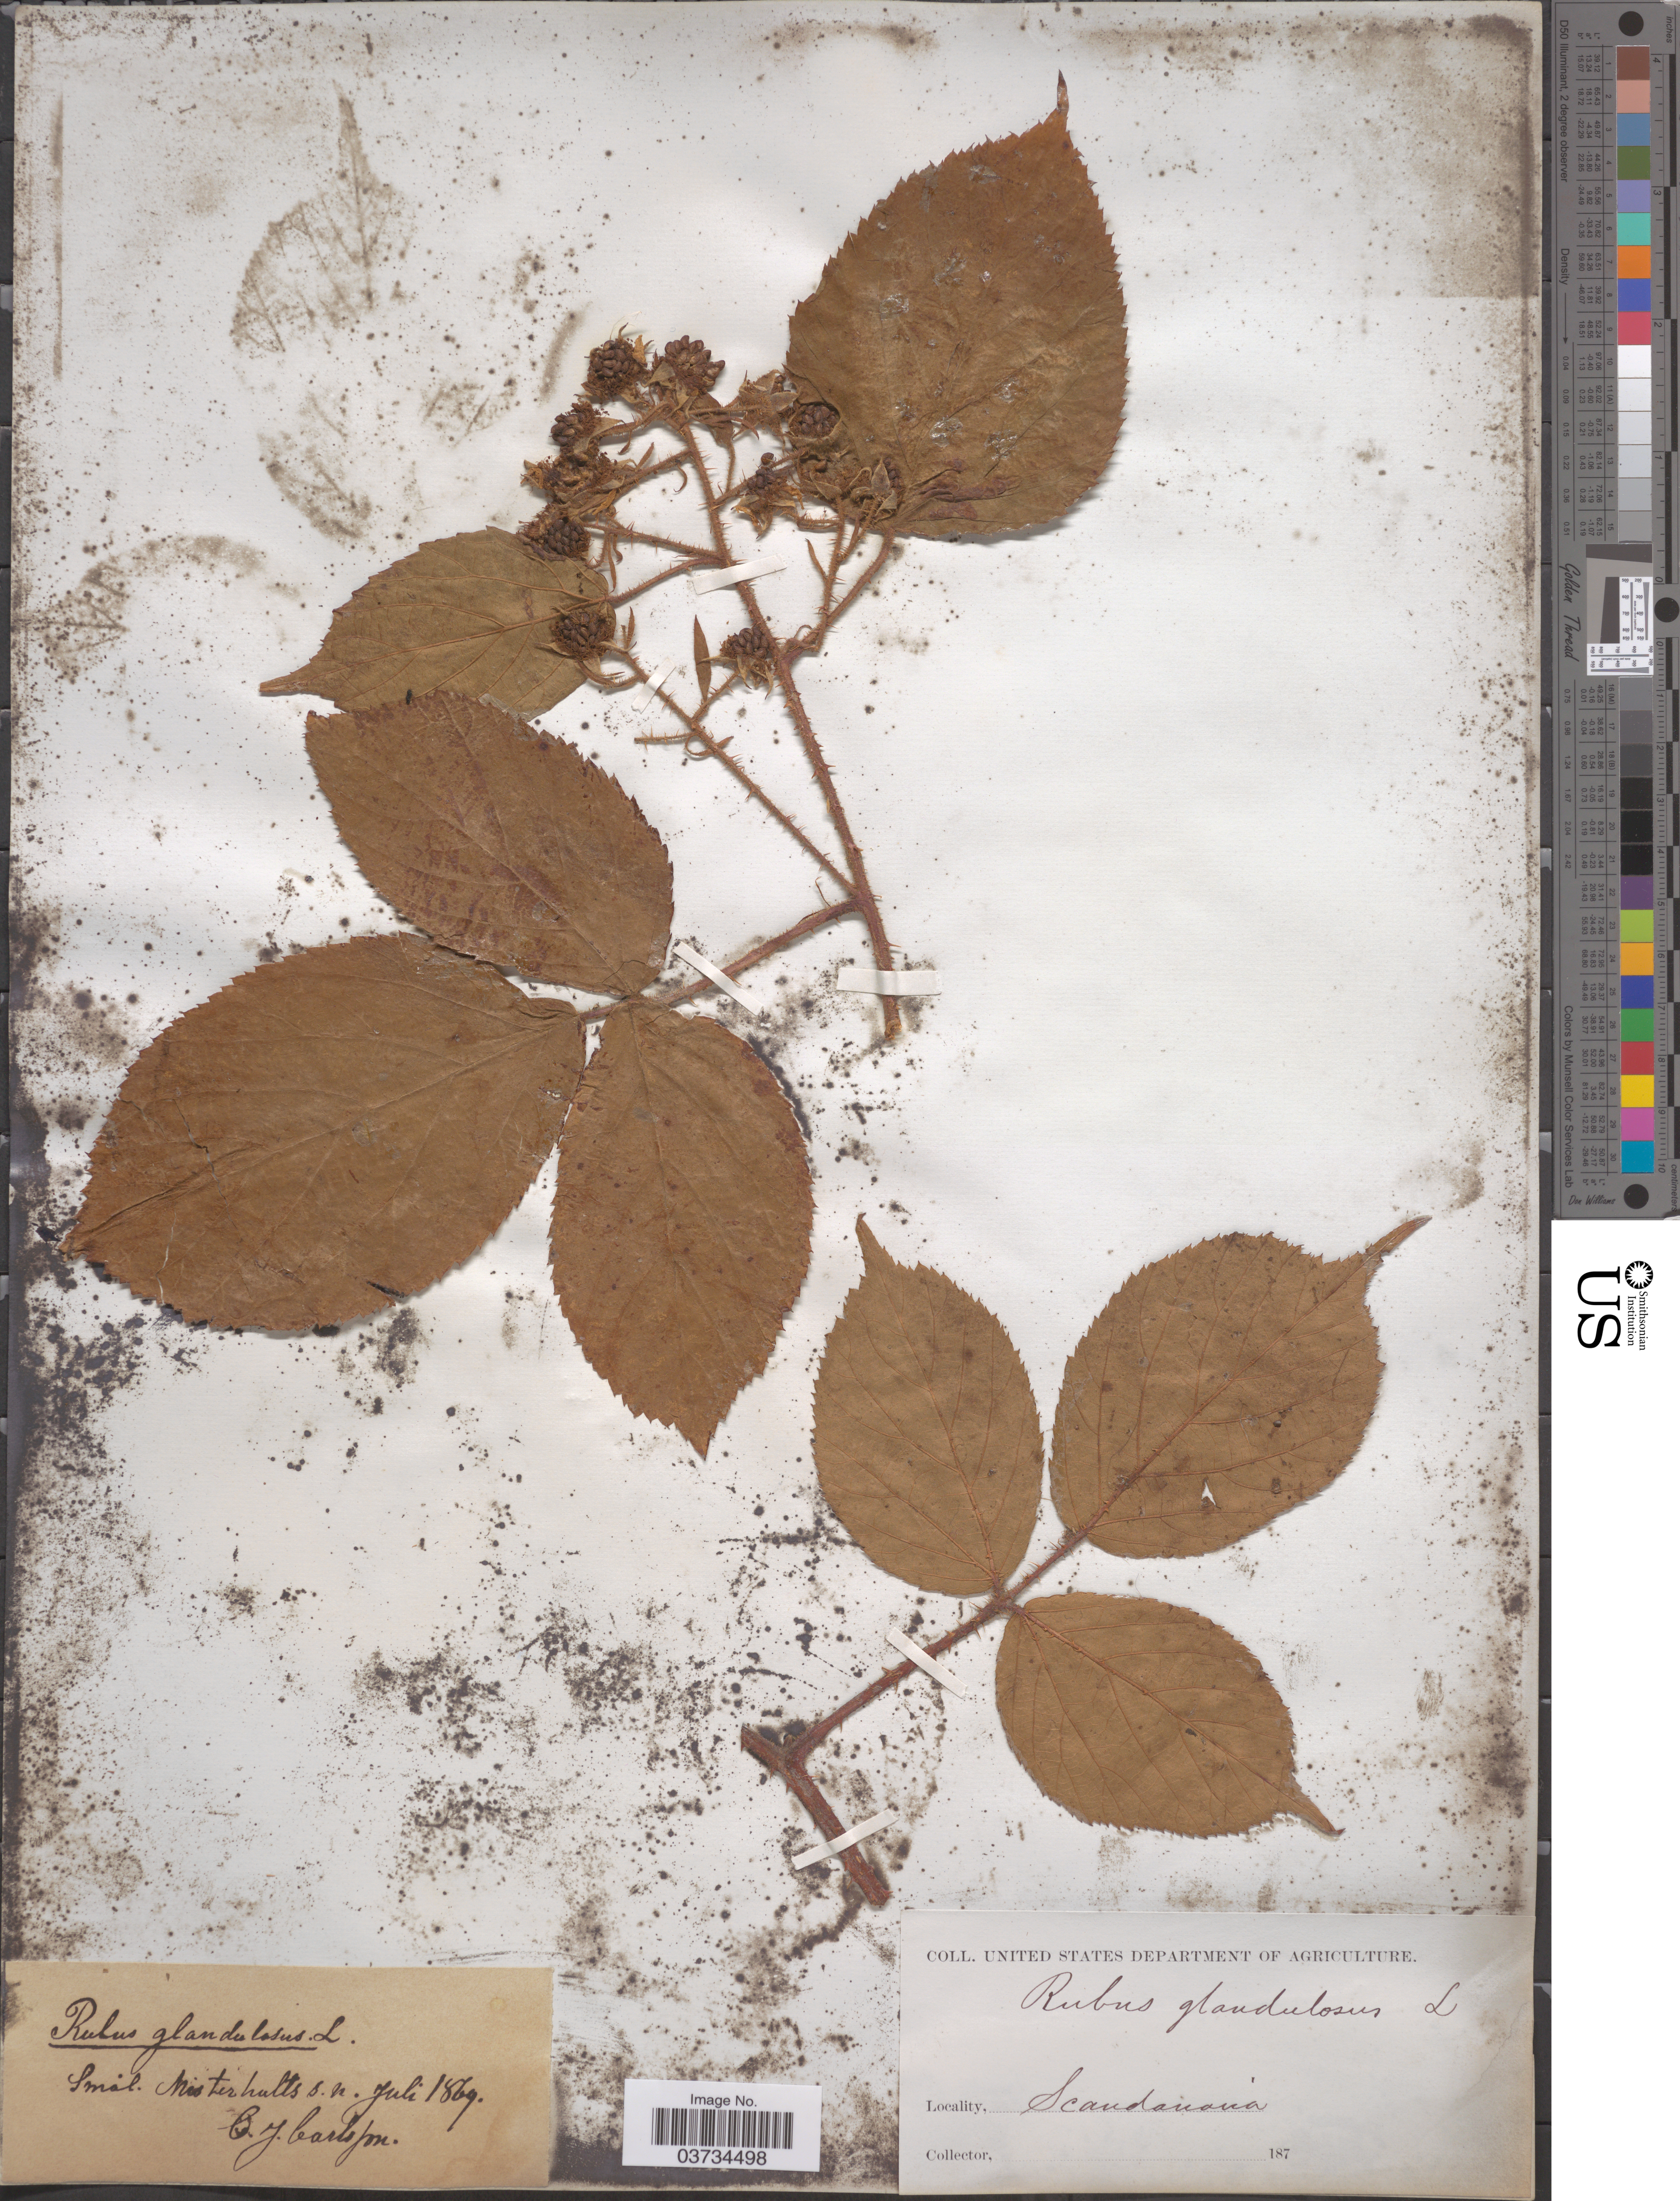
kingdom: Plantae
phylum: Tracheophyta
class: Magnoliopsida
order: Rosales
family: Rosaceae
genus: Rubus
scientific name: Rubus glandulosus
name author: Bellardi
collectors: Carlsson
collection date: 1869-07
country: Sweden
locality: Scandanavia. Smål. Misterhult sn.